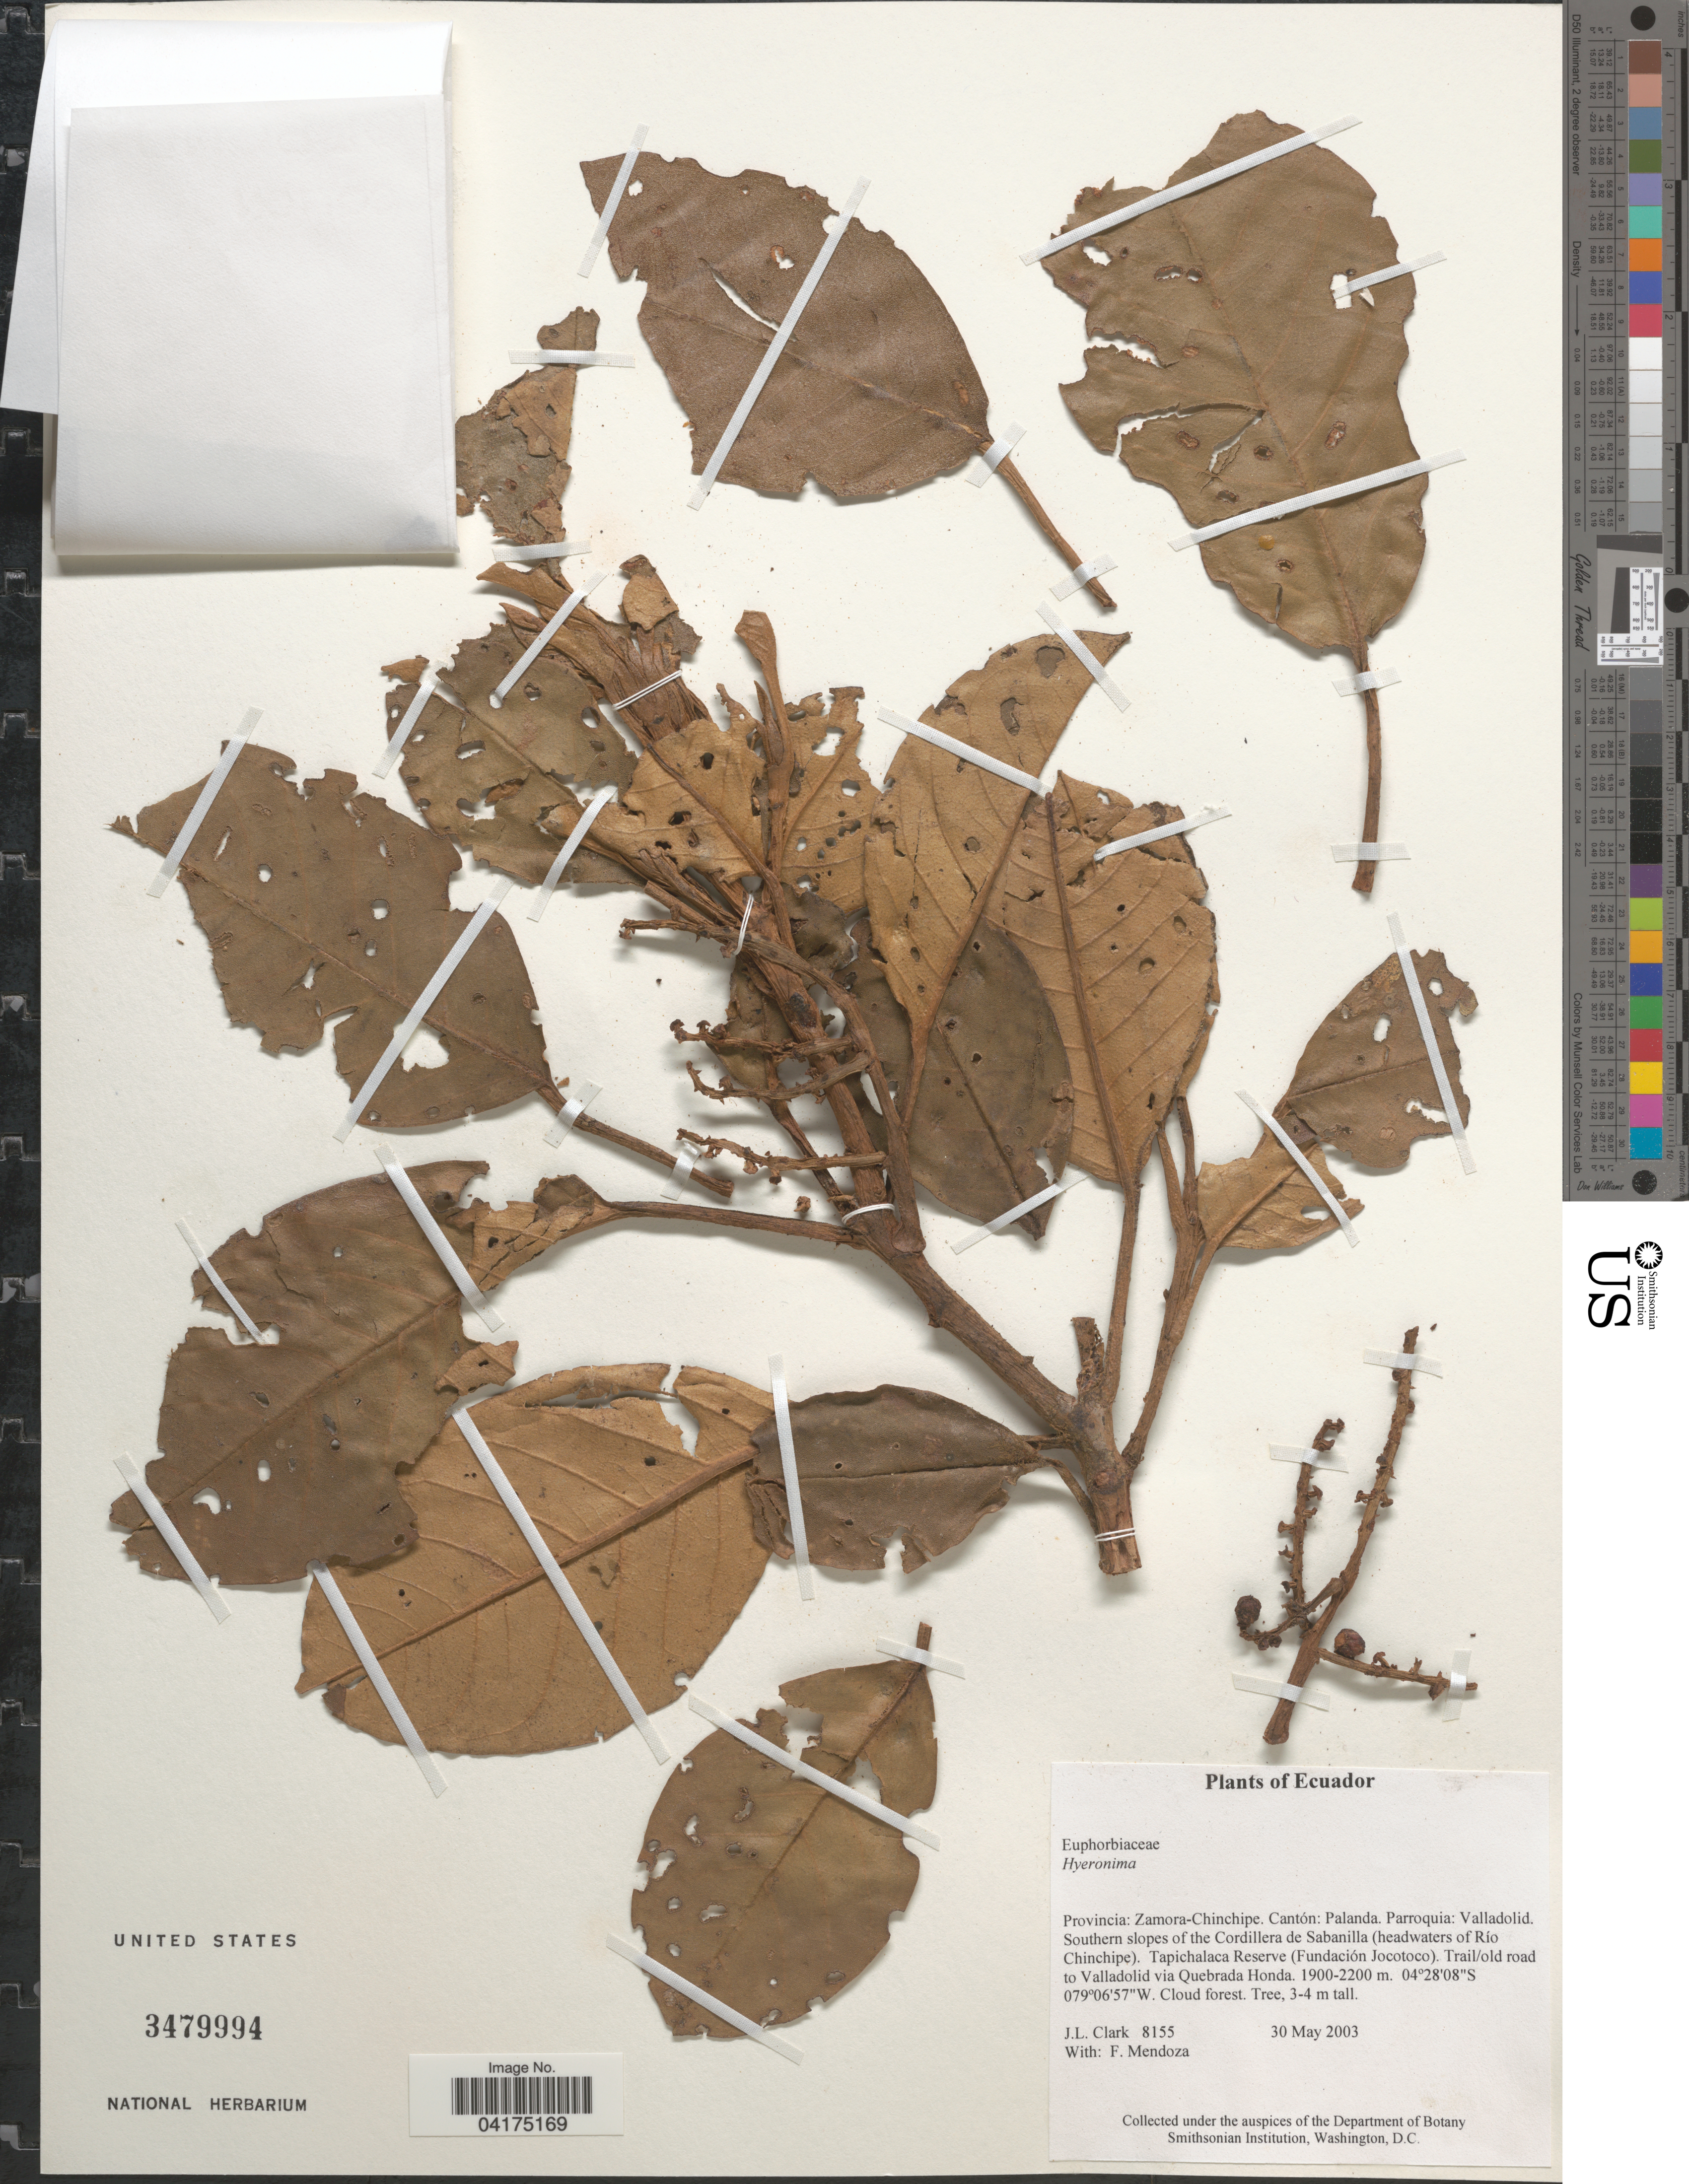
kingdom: Plantae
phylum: Tracheophyta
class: Magnoliopsida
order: Malpighiales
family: Phyllanthaceae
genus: Hyeronima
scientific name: Hyeronima sp.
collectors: J. L. Clark & F. Mendoza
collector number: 8155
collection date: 2003-05-30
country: Ecuador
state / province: Zamora-Chinchipe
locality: Cantón: Palanda. Parroquia: Valladolid. Southern slopes of the Cordillera de Sabanilla (headwaters of Río Chinchipe). Tapichalaca Reserve (Fundación Jocotoco). Trail/old road to Valladolid via Quebrada Honda.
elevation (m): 1900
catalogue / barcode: US 3479994